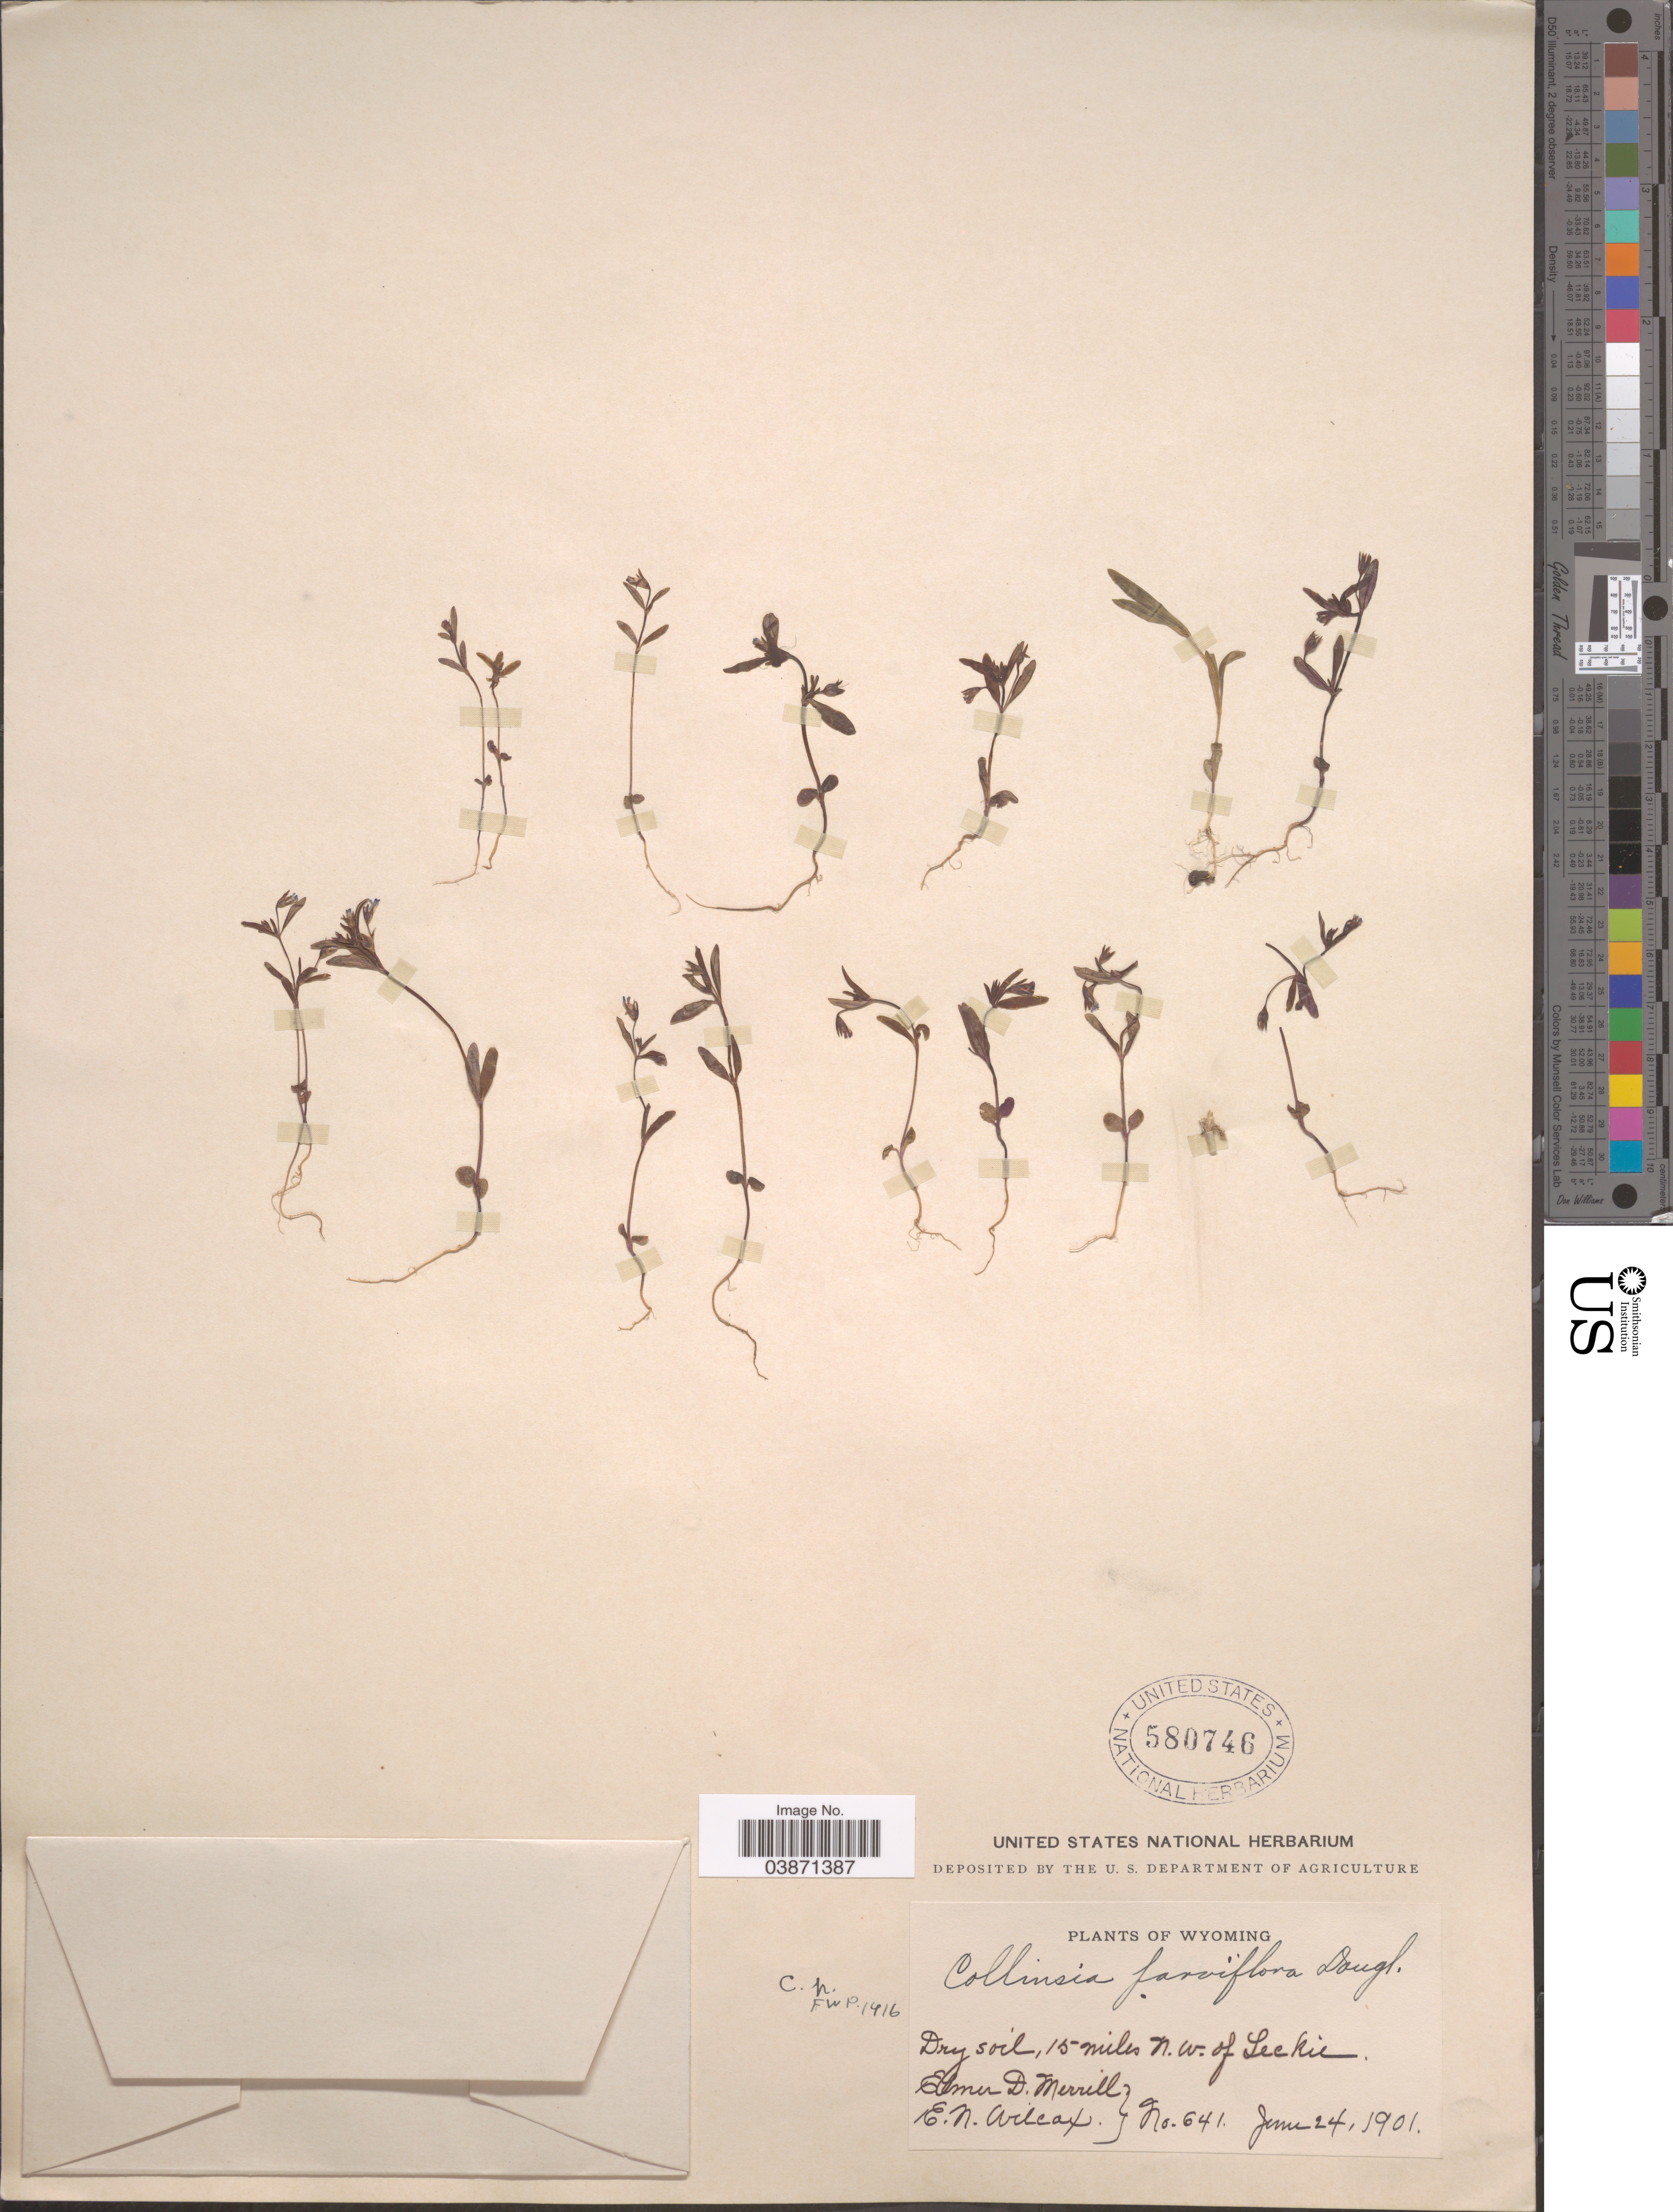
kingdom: Plantae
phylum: Tracheophyta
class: Magnoliopsida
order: Lamiales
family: Plantaginaceae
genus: Collinsia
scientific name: Collinsia parviflora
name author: Douglas ex Lindl.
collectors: E. D. Merrill & E. Wilcox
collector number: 641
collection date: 1901-06-24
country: United States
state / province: Wyoming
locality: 15 miles N.W. of Leckie.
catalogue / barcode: US 580746